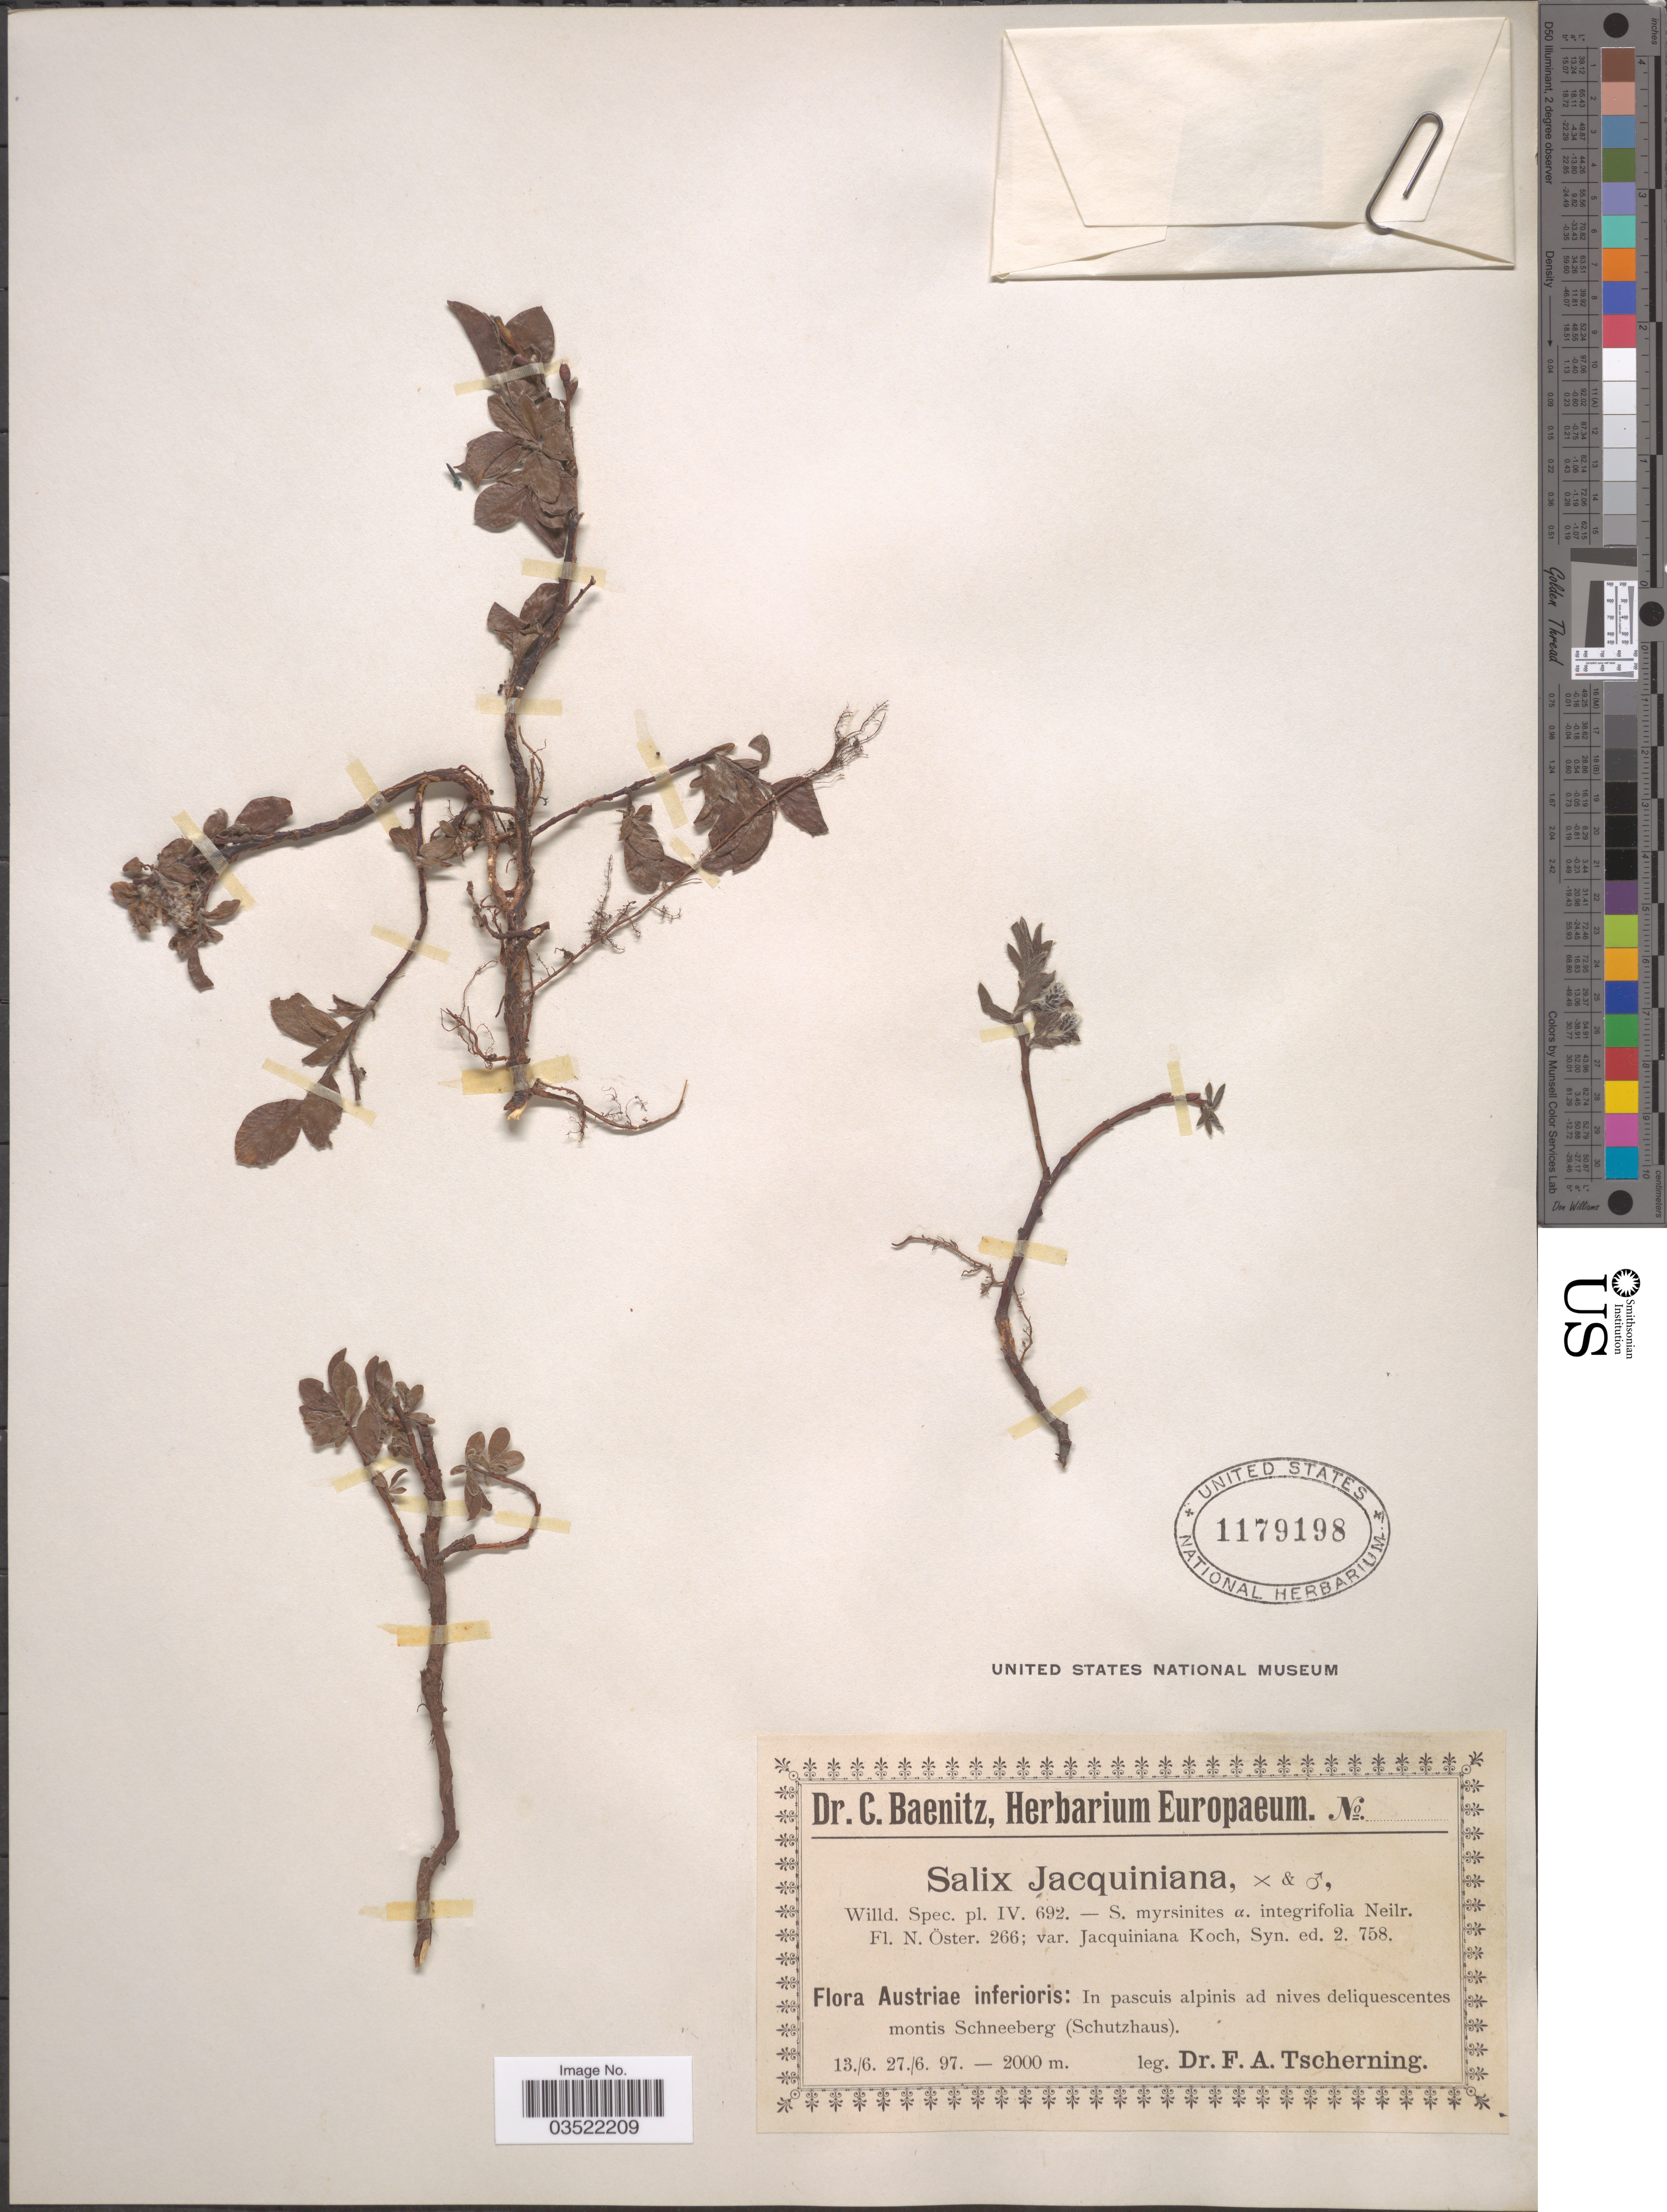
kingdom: Plantae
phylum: Tracheophyta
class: Magnoliopsida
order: Malpighiales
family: Salicaceae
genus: Salix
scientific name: Salix jacquiniana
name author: Willd.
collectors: F. A. Tscherning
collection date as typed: Transcribed d/m/y: 13/6/97 to 27/6/97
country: Austria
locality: Austriae inferioris: In pascuis alpinis ad nives deliquescentes montis Schneeberg (Schutzhaus).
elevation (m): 2000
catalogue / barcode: US 1179198